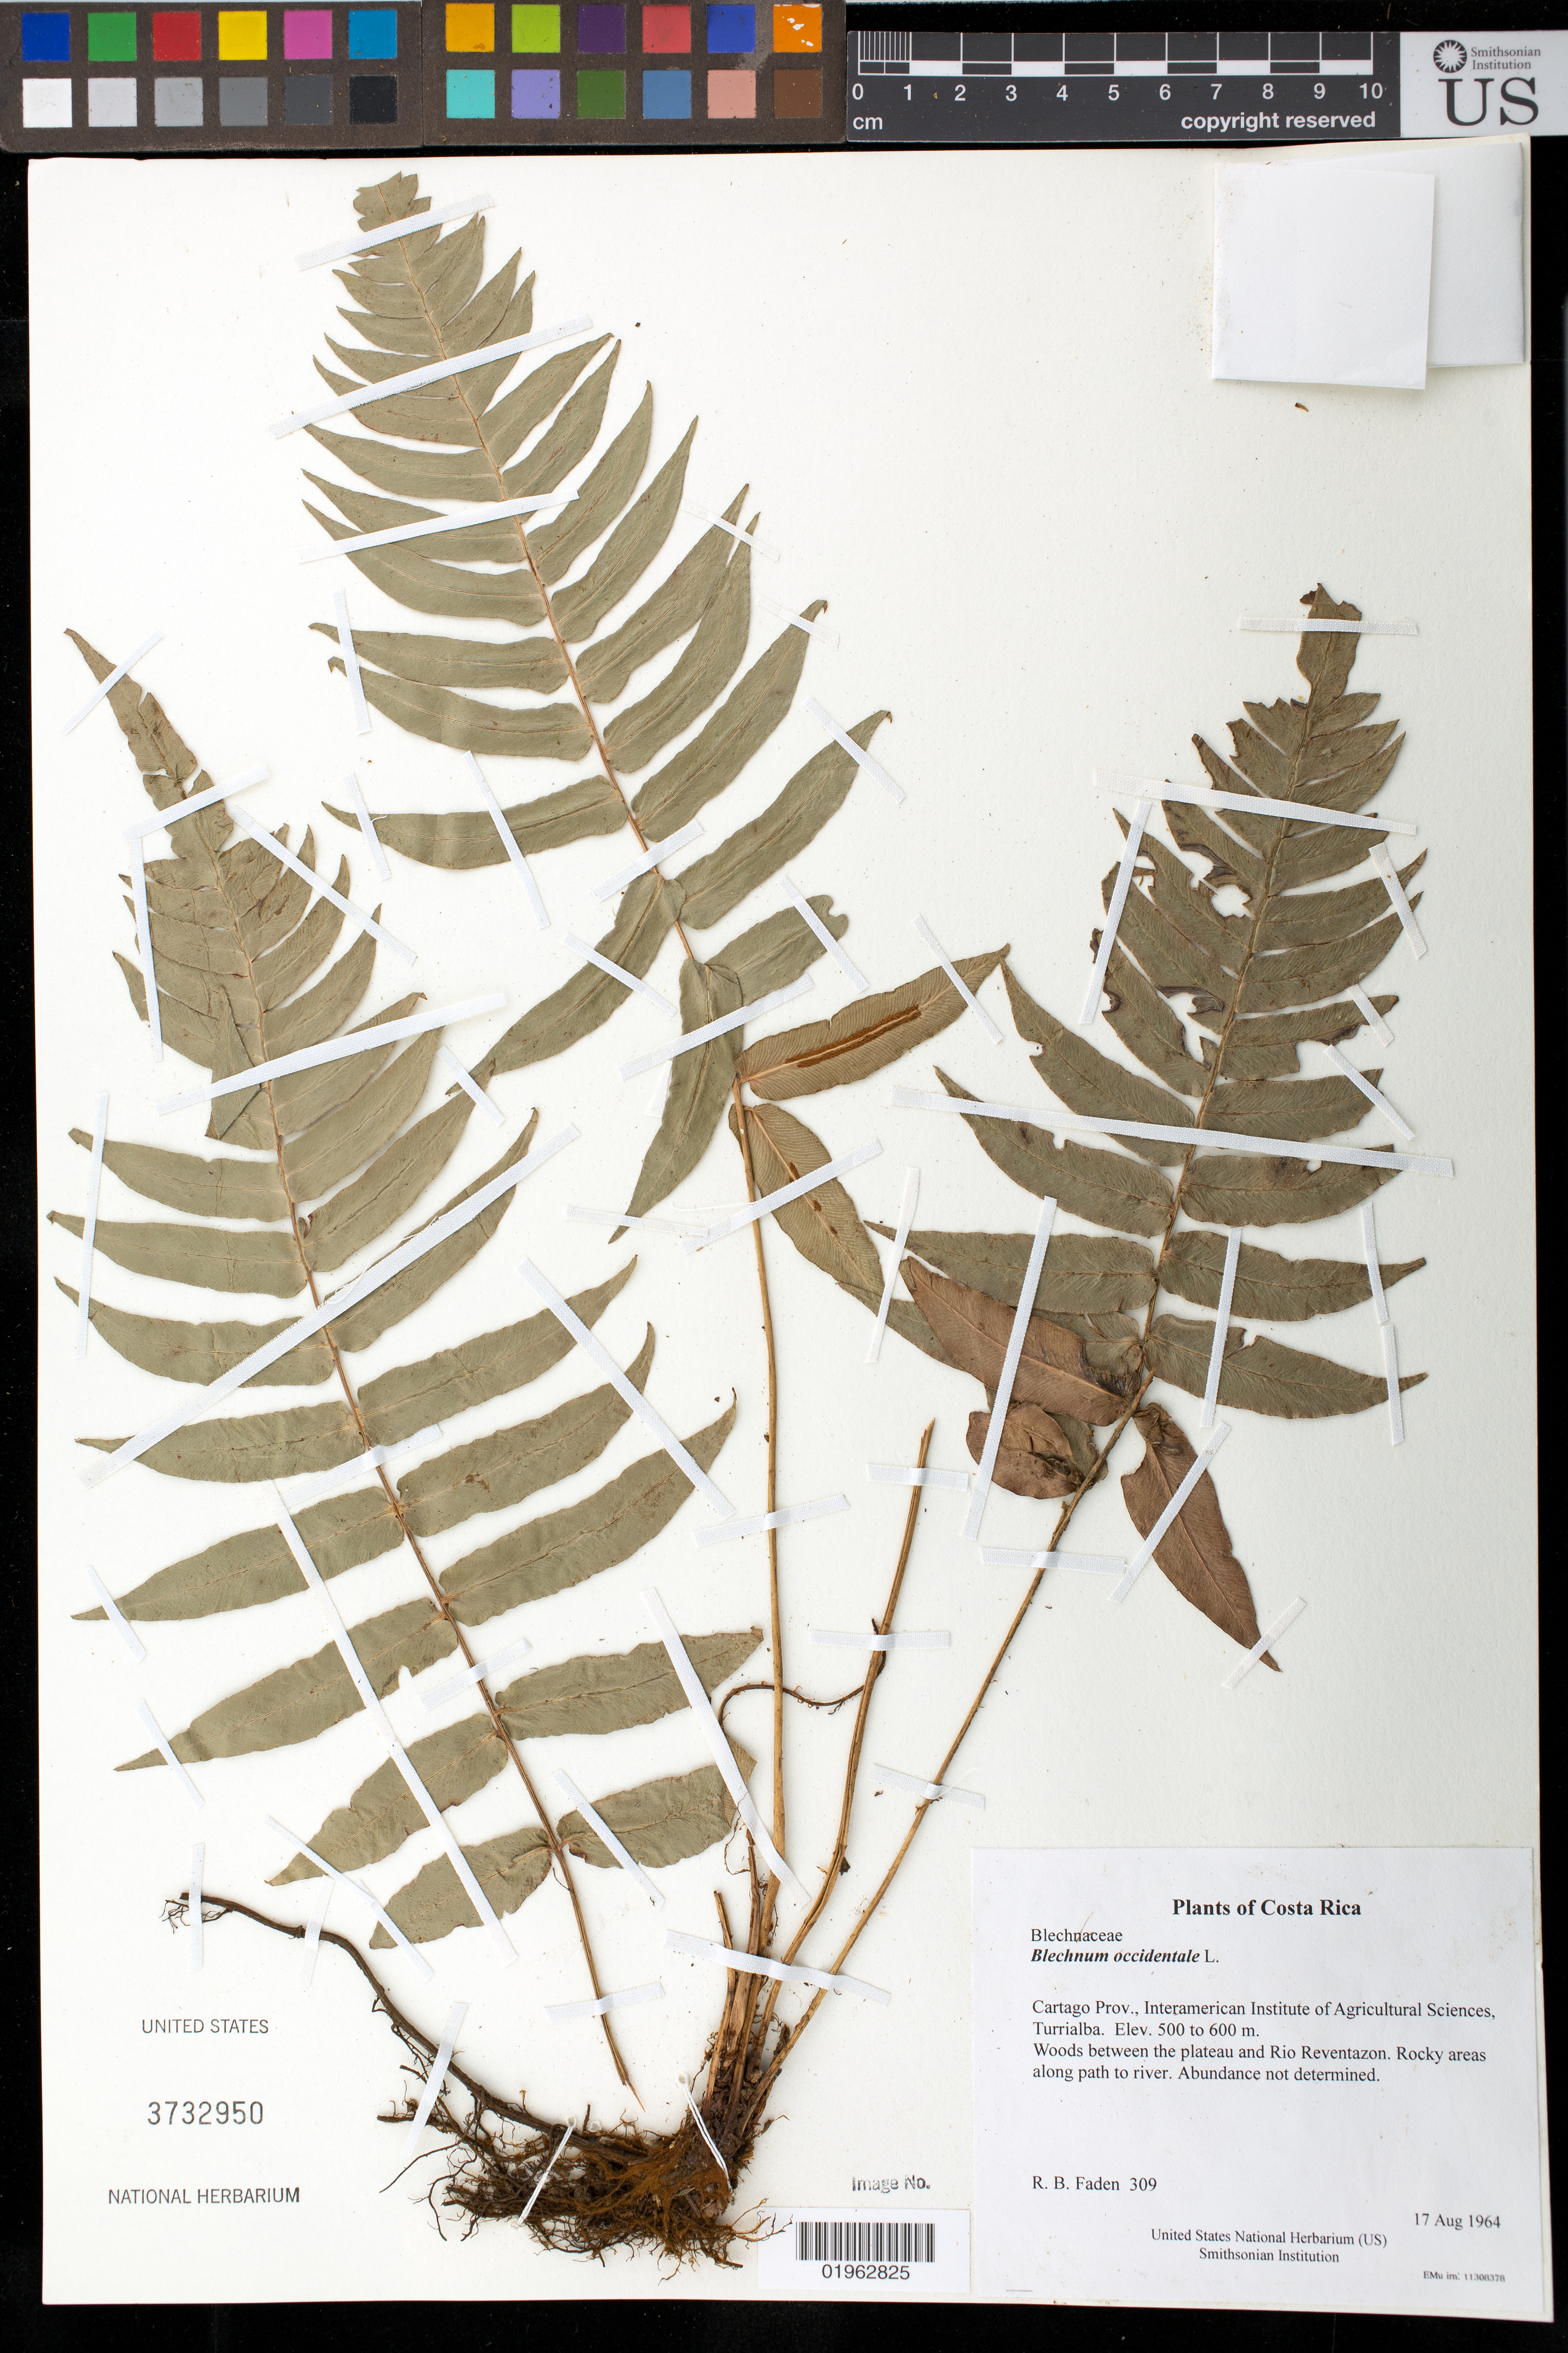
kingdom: Plantae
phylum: Tracheophyta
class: Polypodiopsida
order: Polypodiales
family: Blechnaceae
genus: Blechnum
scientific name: Blechnum occidentale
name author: L.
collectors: R. B. Faden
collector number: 309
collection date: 1964-08-17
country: Costa Rica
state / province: Cartago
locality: Interamerican Institute of Agricultural Sciences, Turrialba.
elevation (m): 500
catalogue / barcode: US 3732950